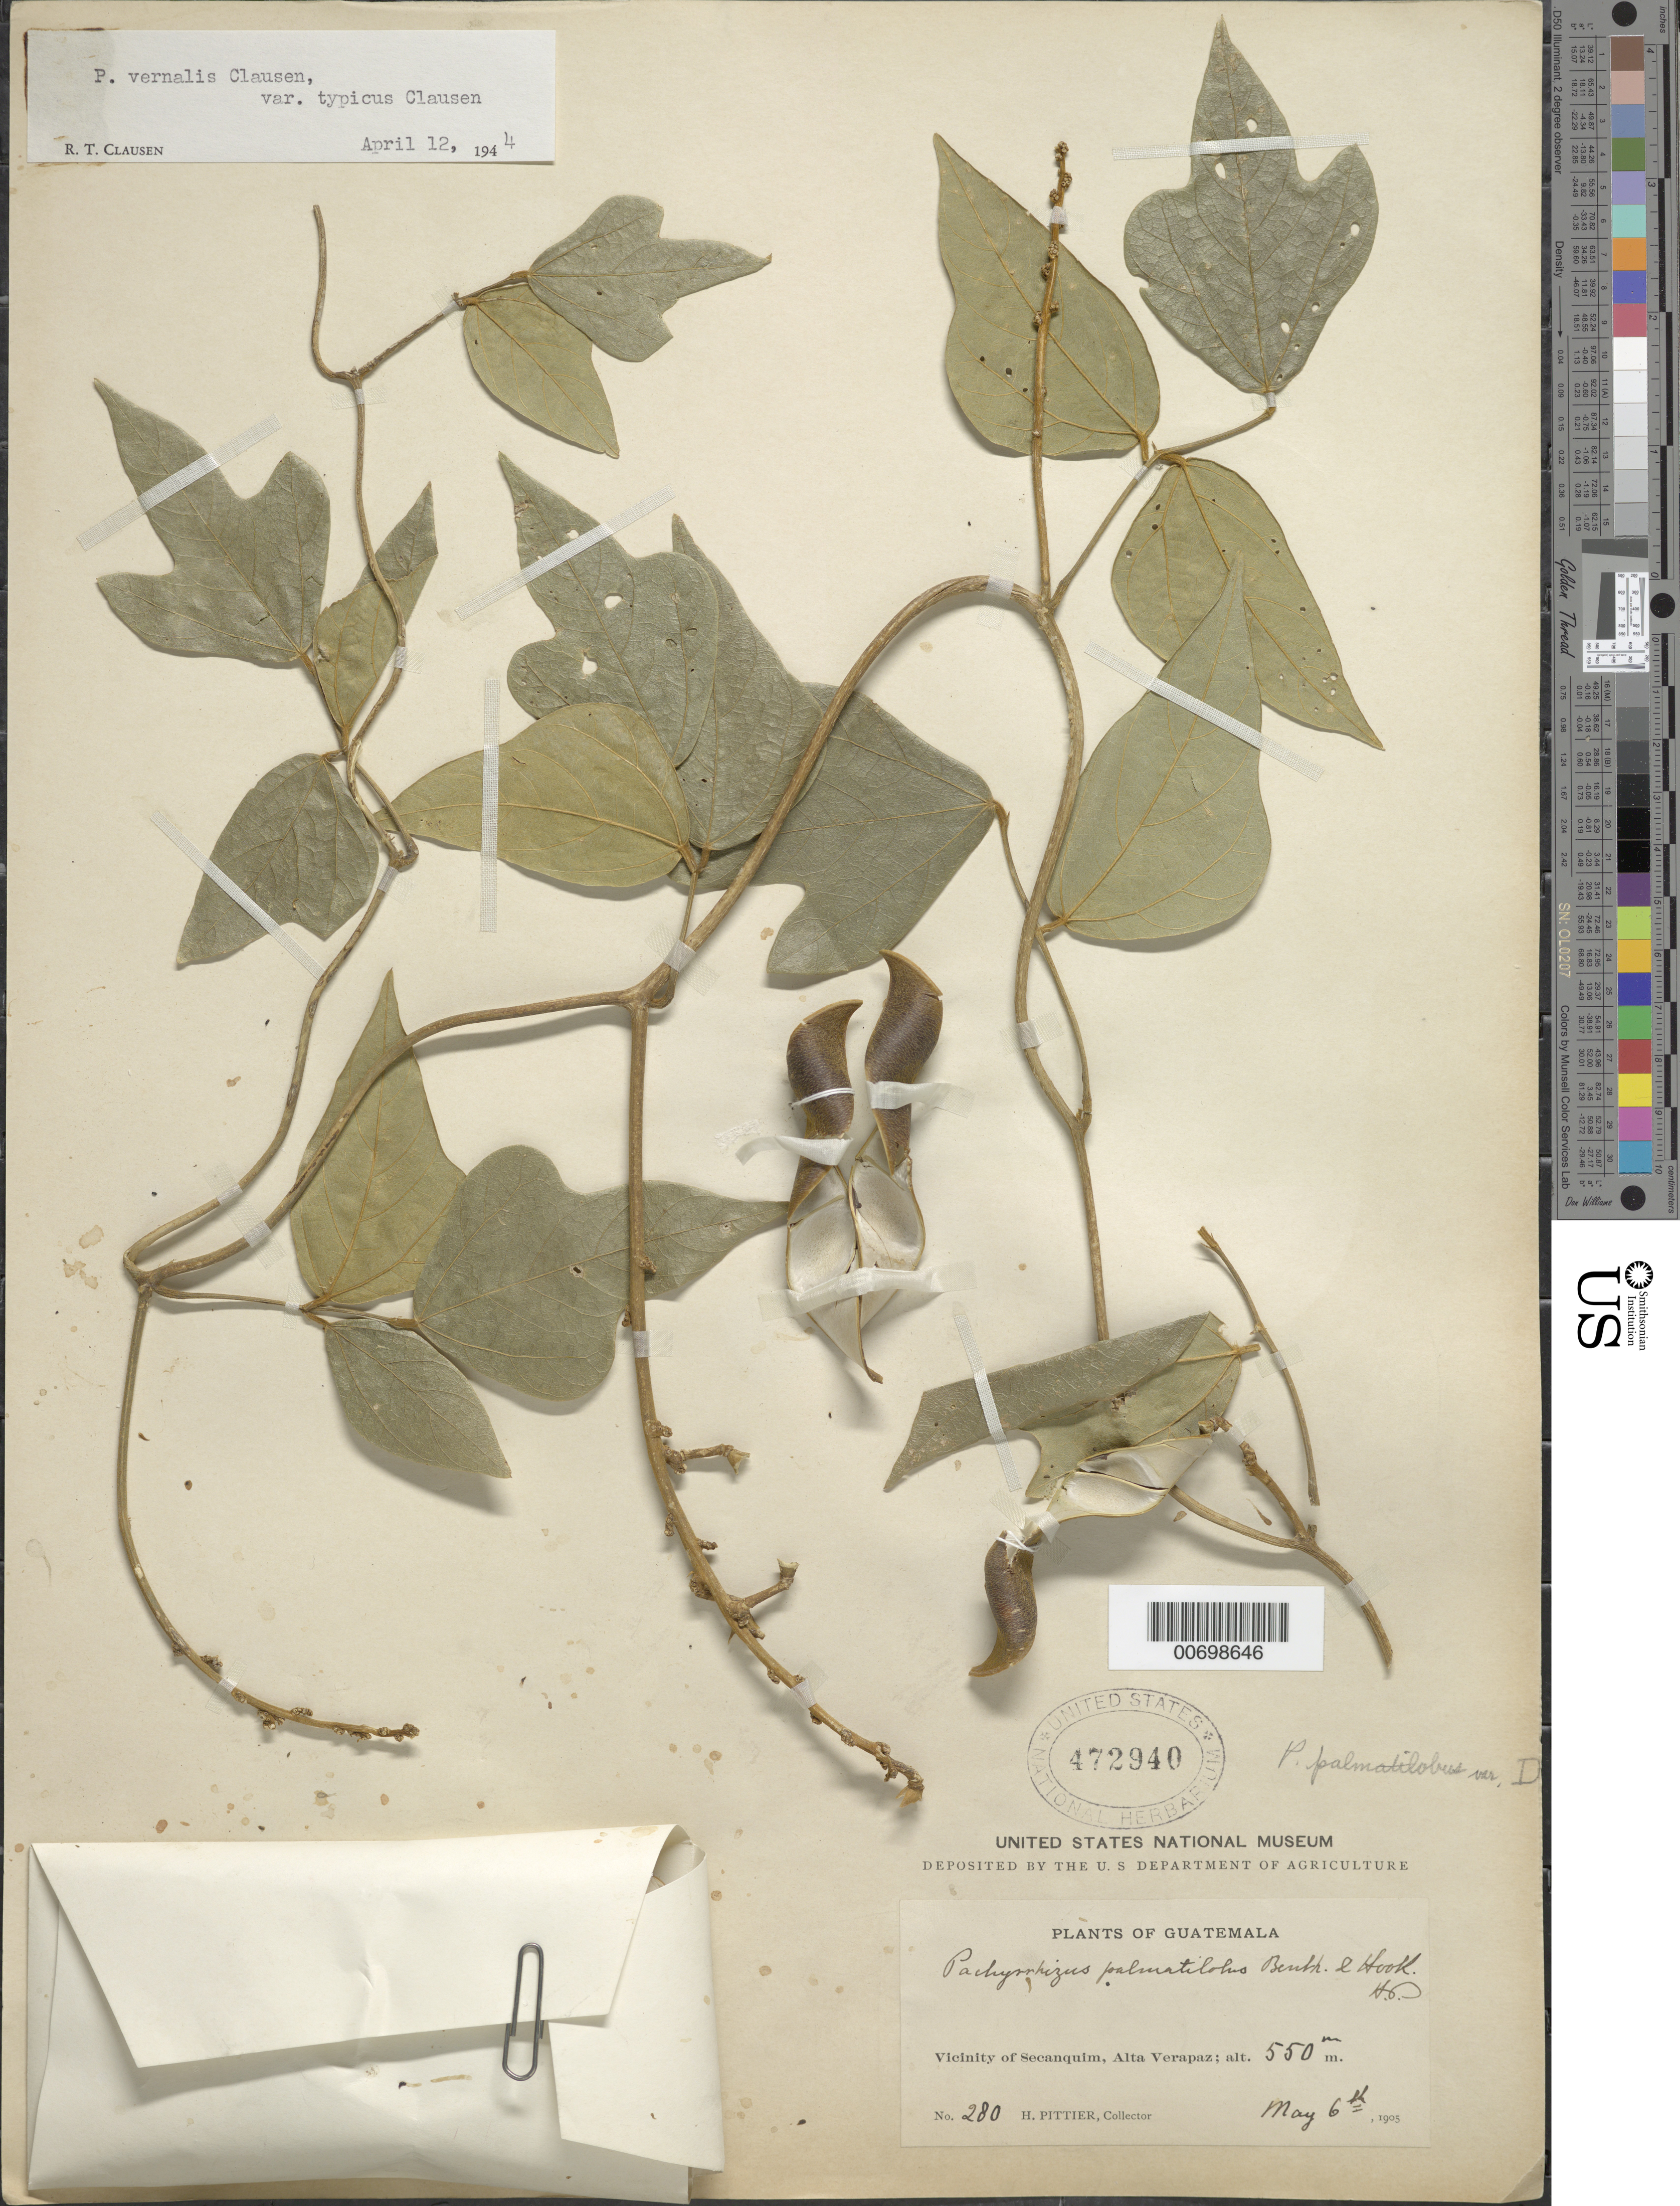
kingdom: Plantae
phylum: Tracheophyta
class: Magnoliopsida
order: Fabales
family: Fabaceae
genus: Pachyrhizus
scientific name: Pachyrhizus vernalis var. typicus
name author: R.T. Clausen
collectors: H. F. Pittier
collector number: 280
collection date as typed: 05 Jun 1905 or 06 May 1905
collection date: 1905-05-06 or 1905-06-05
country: Guatemala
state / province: Alta Verapaz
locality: Vicinity of Secanquim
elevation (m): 550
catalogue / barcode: US 472940